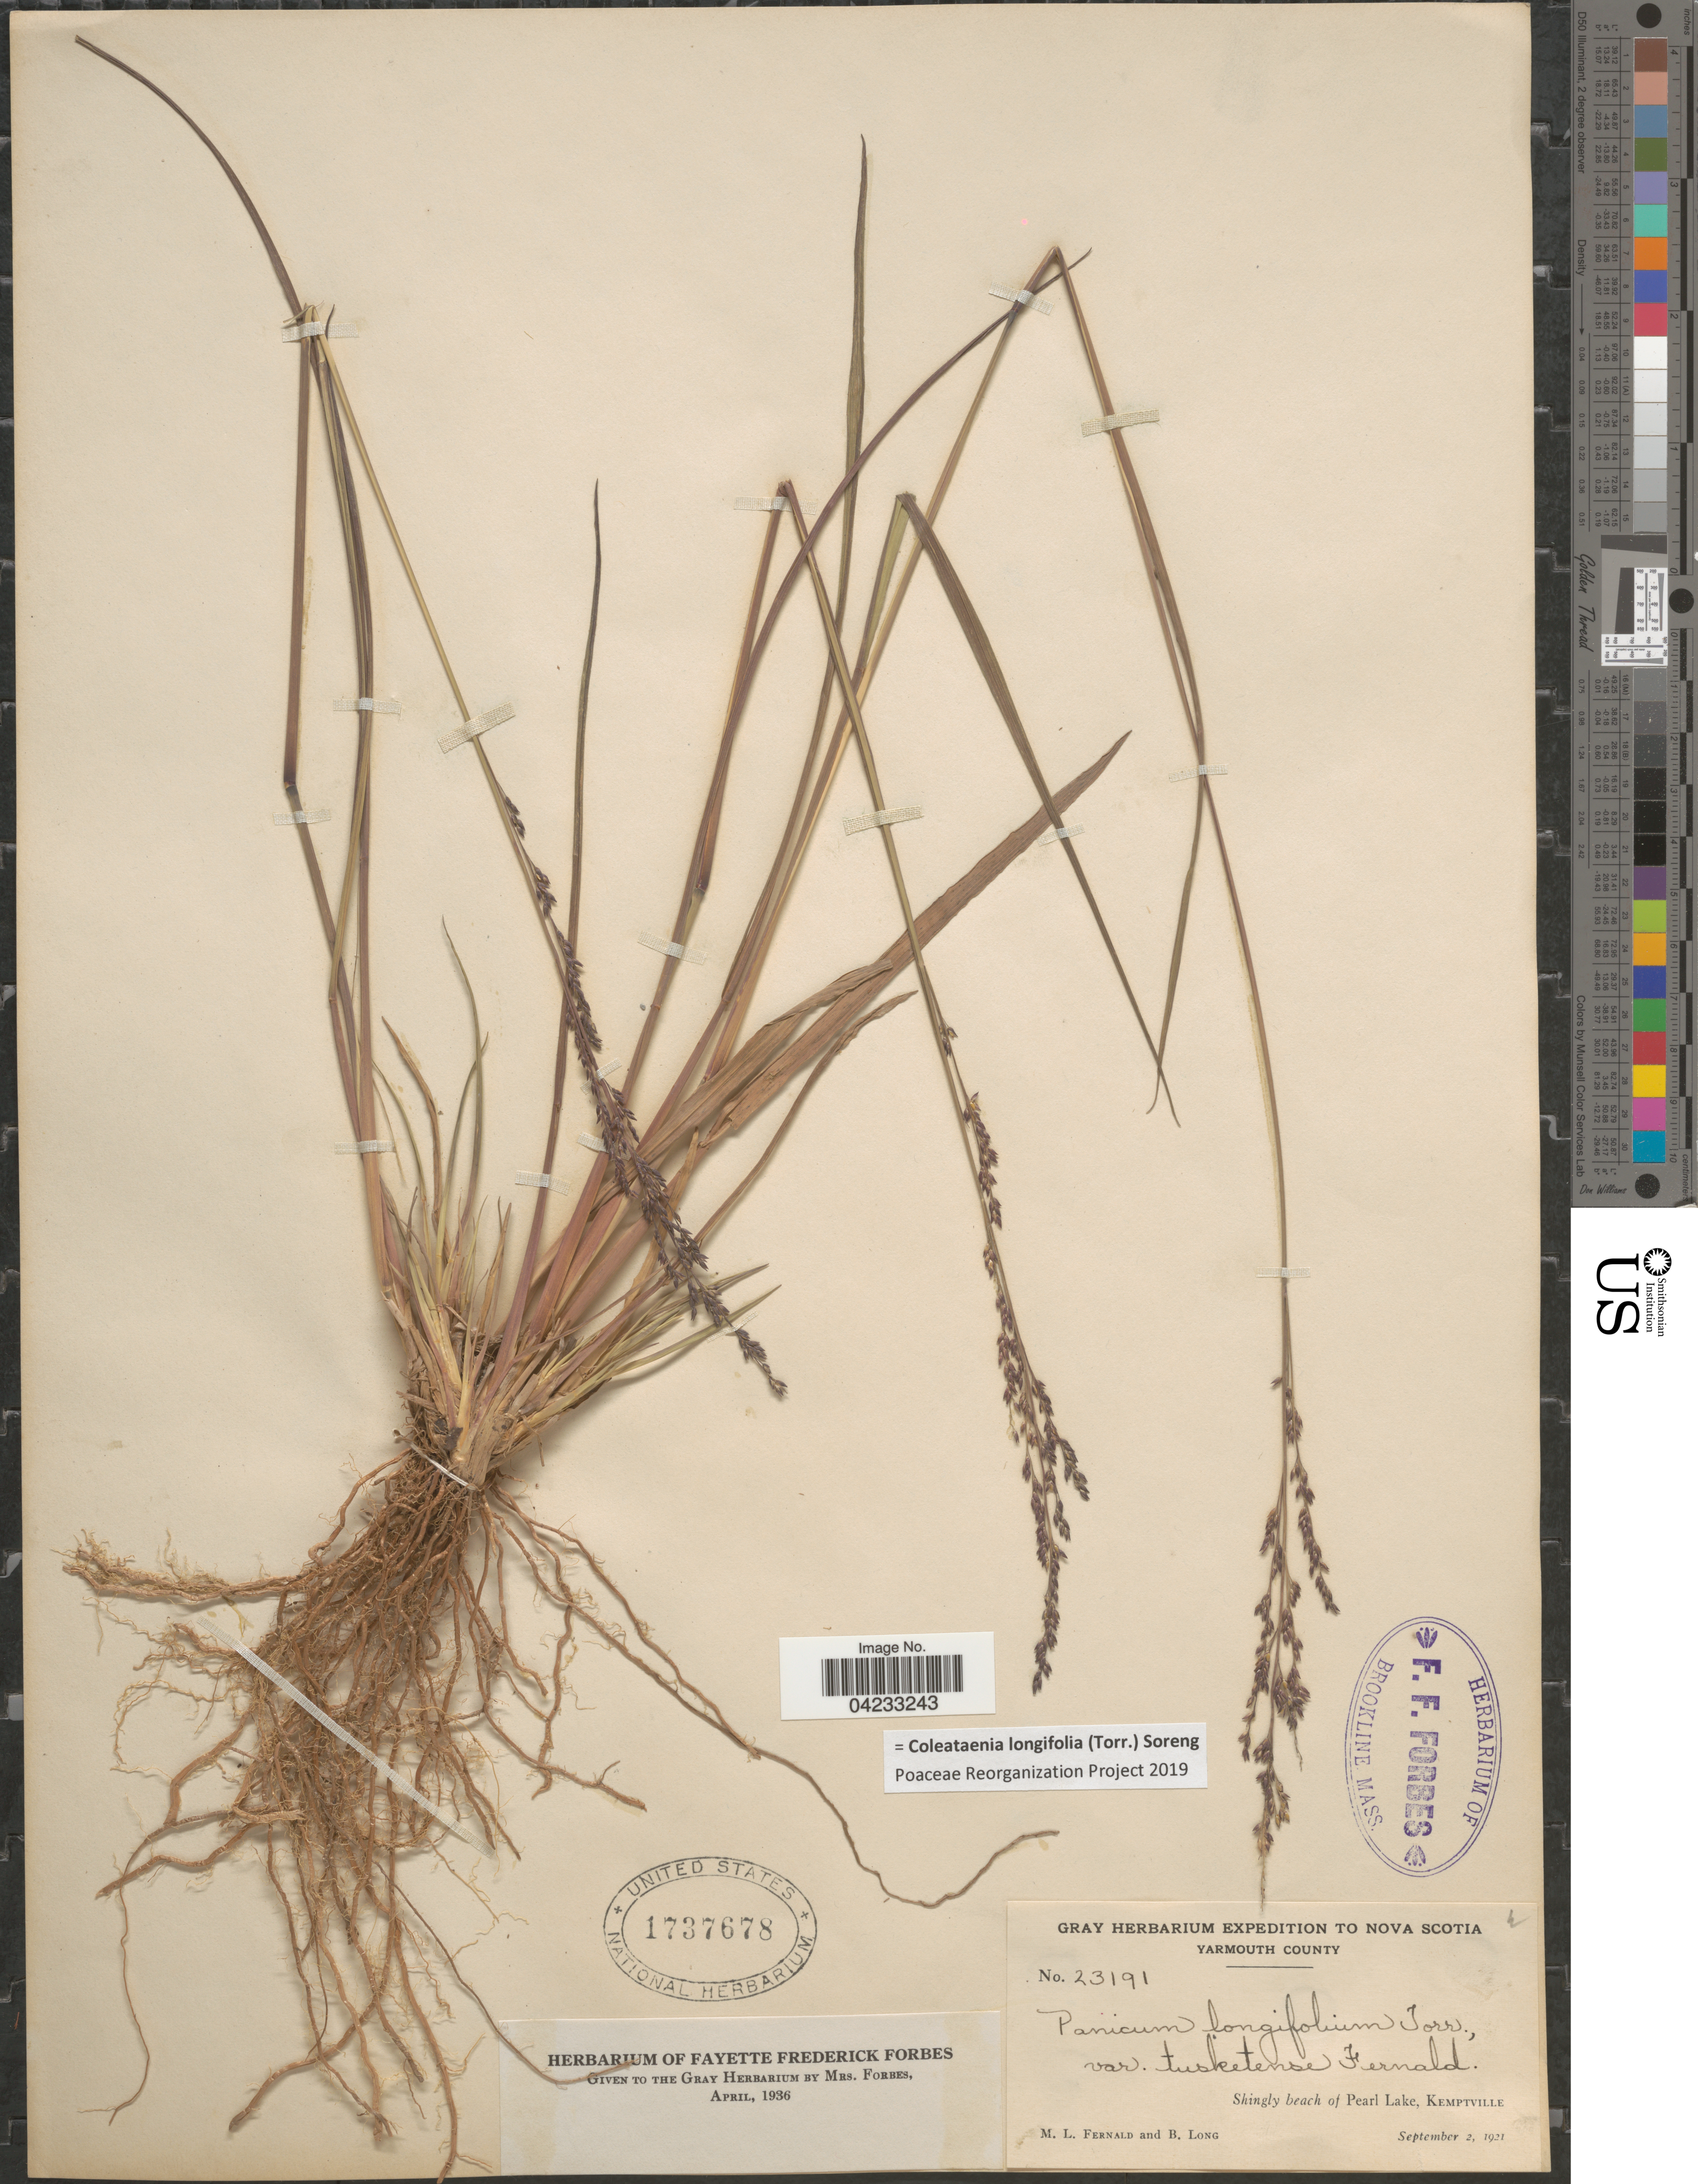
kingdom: Plantae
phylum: Tracheophyta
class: Liliopsida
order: Poales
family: Poaceae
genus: Coleataenia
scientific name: Coleataenia longifolia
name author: (Torr.) Soreng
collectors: M. L. Fernald & B. Long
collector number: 23191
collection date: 1921-09-02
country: Canada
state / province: Nova Scotia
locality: Gray Herbarium Expedition to Nova Scotia. Yarmouth County. Shingly beach of Pearl Lake, Kemptville.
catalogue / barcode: US 1737678